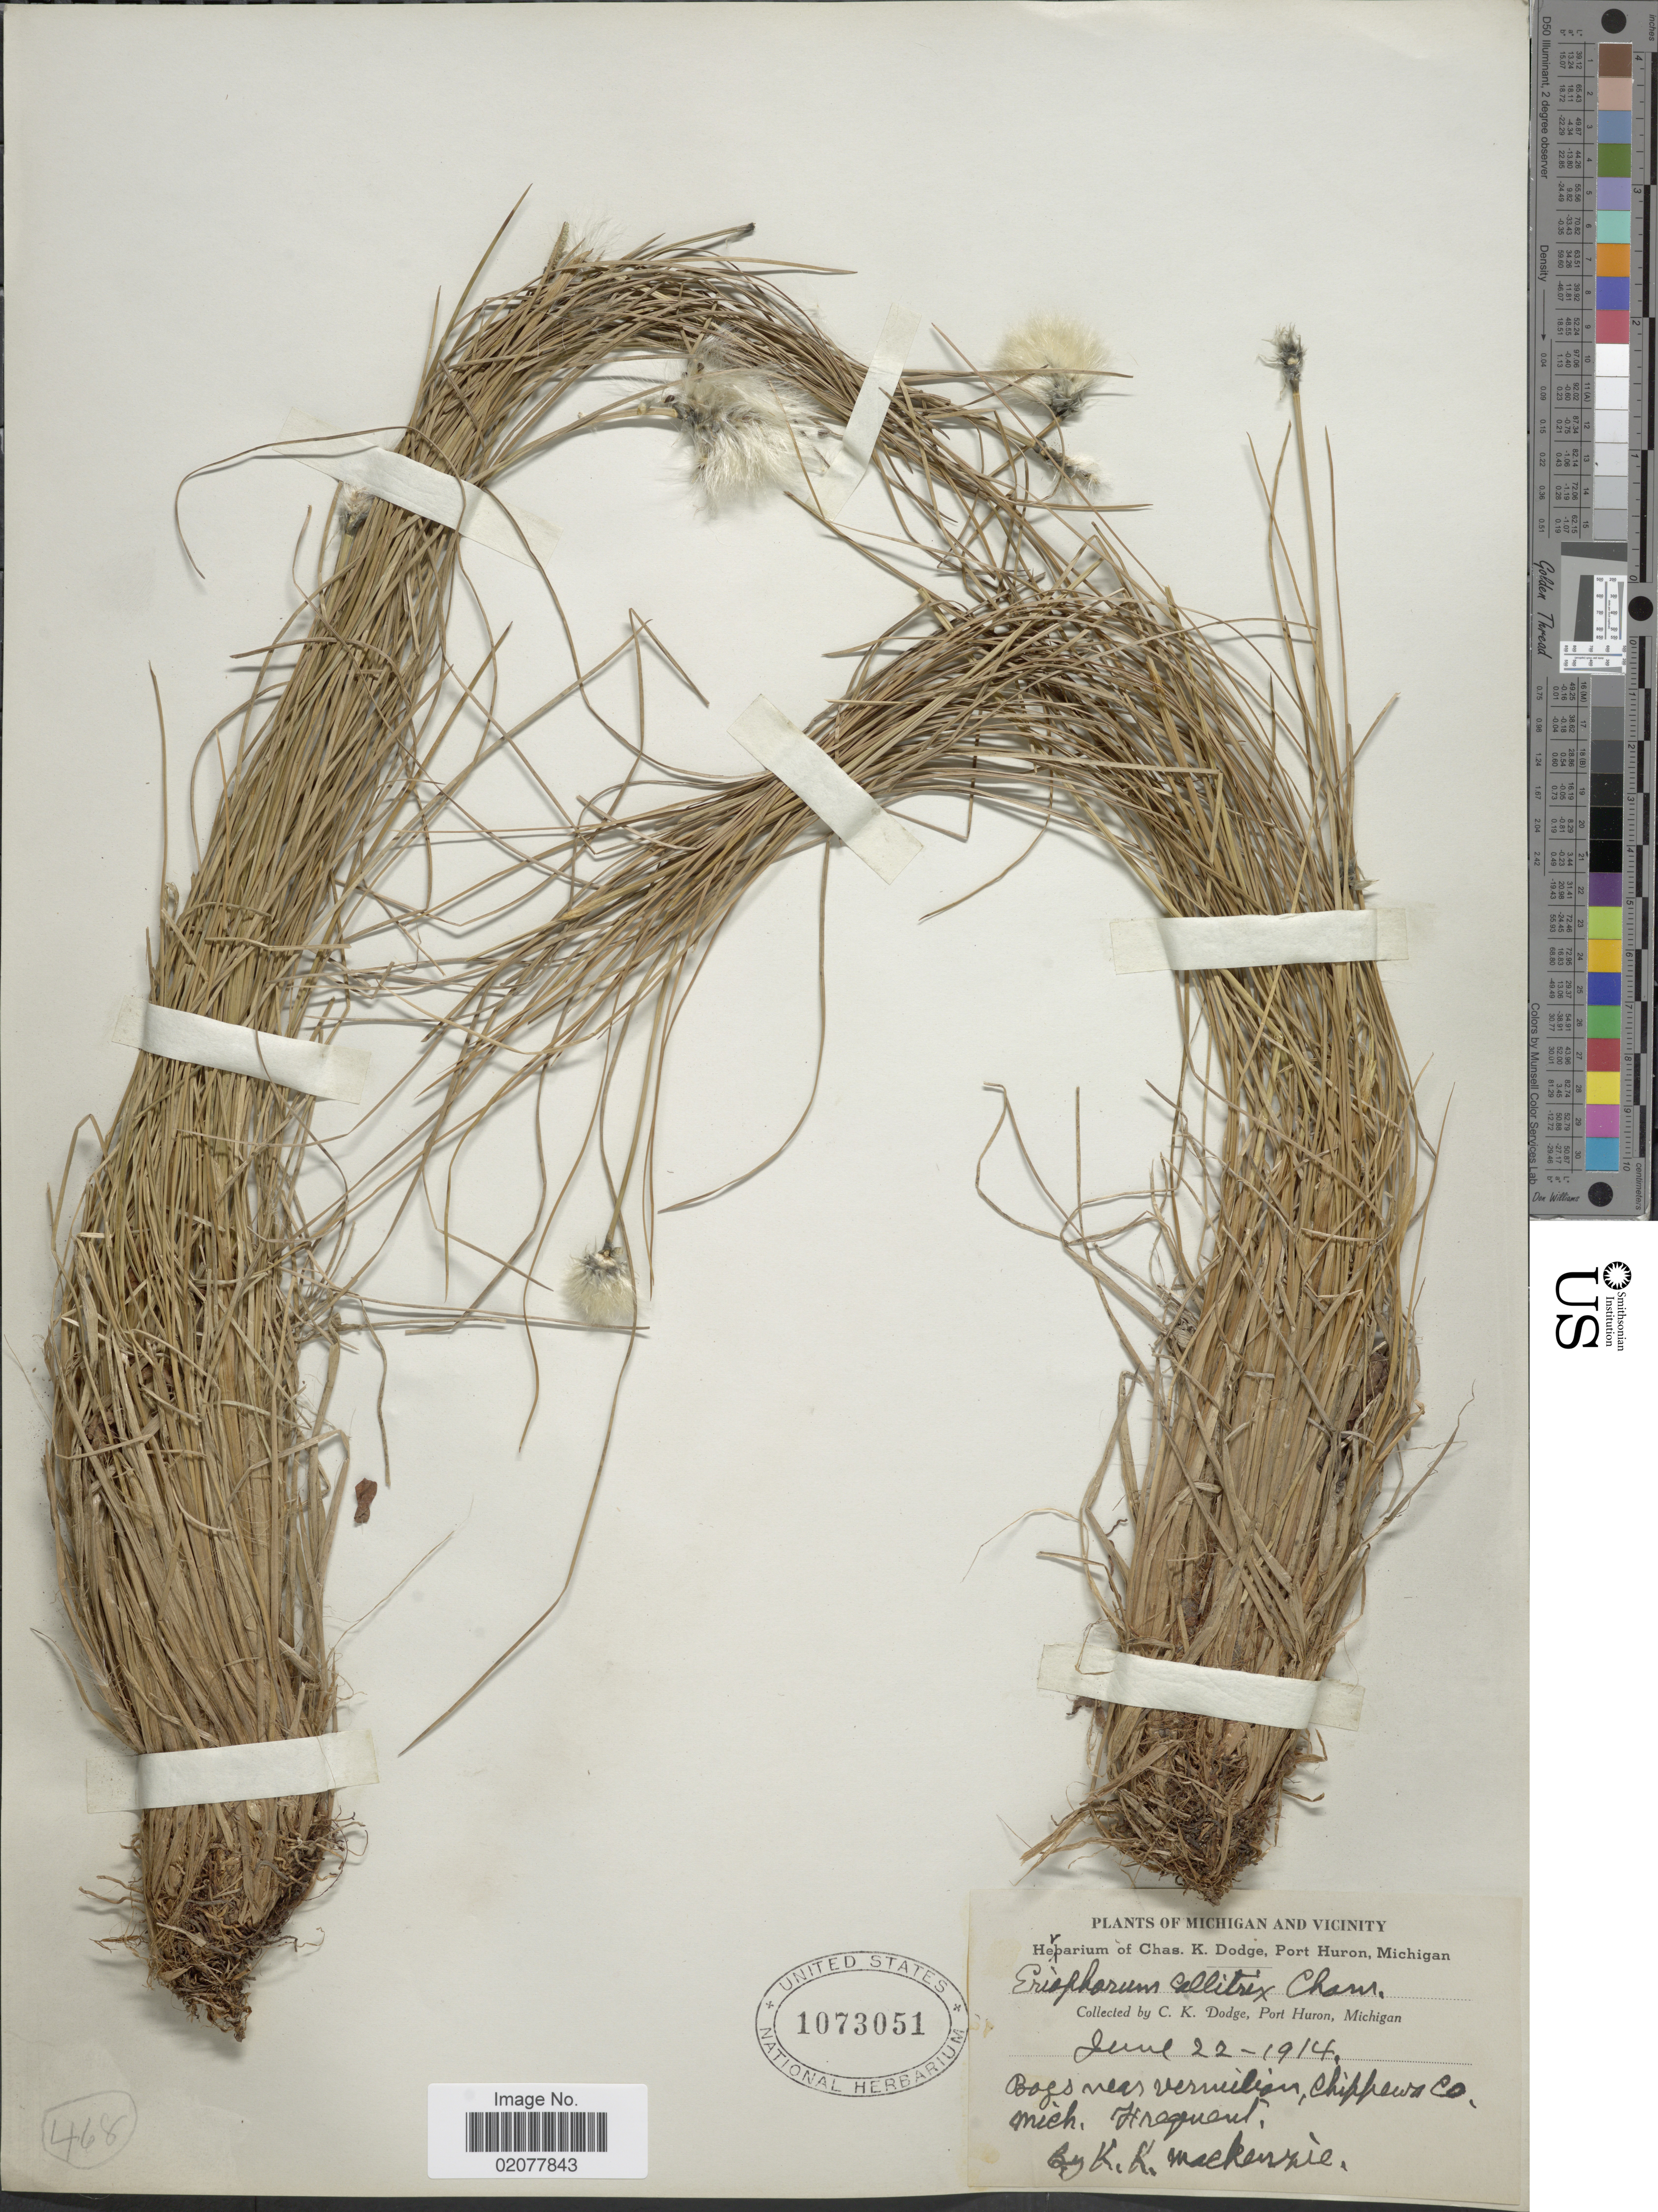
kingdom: Plantae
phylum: Tracheophyta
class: Liliopsida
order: Poales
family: Cyperaceae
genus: Eriophorum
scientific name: Eriophorum spissum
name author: Fernald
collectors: C. Dodge & K. K. Mackenzie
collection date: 1914-06-22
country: United States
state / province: Michigan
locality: Michigan and Vicinity. Bogs near Vermillion, Chippewa Co.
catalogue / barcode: US 1073051